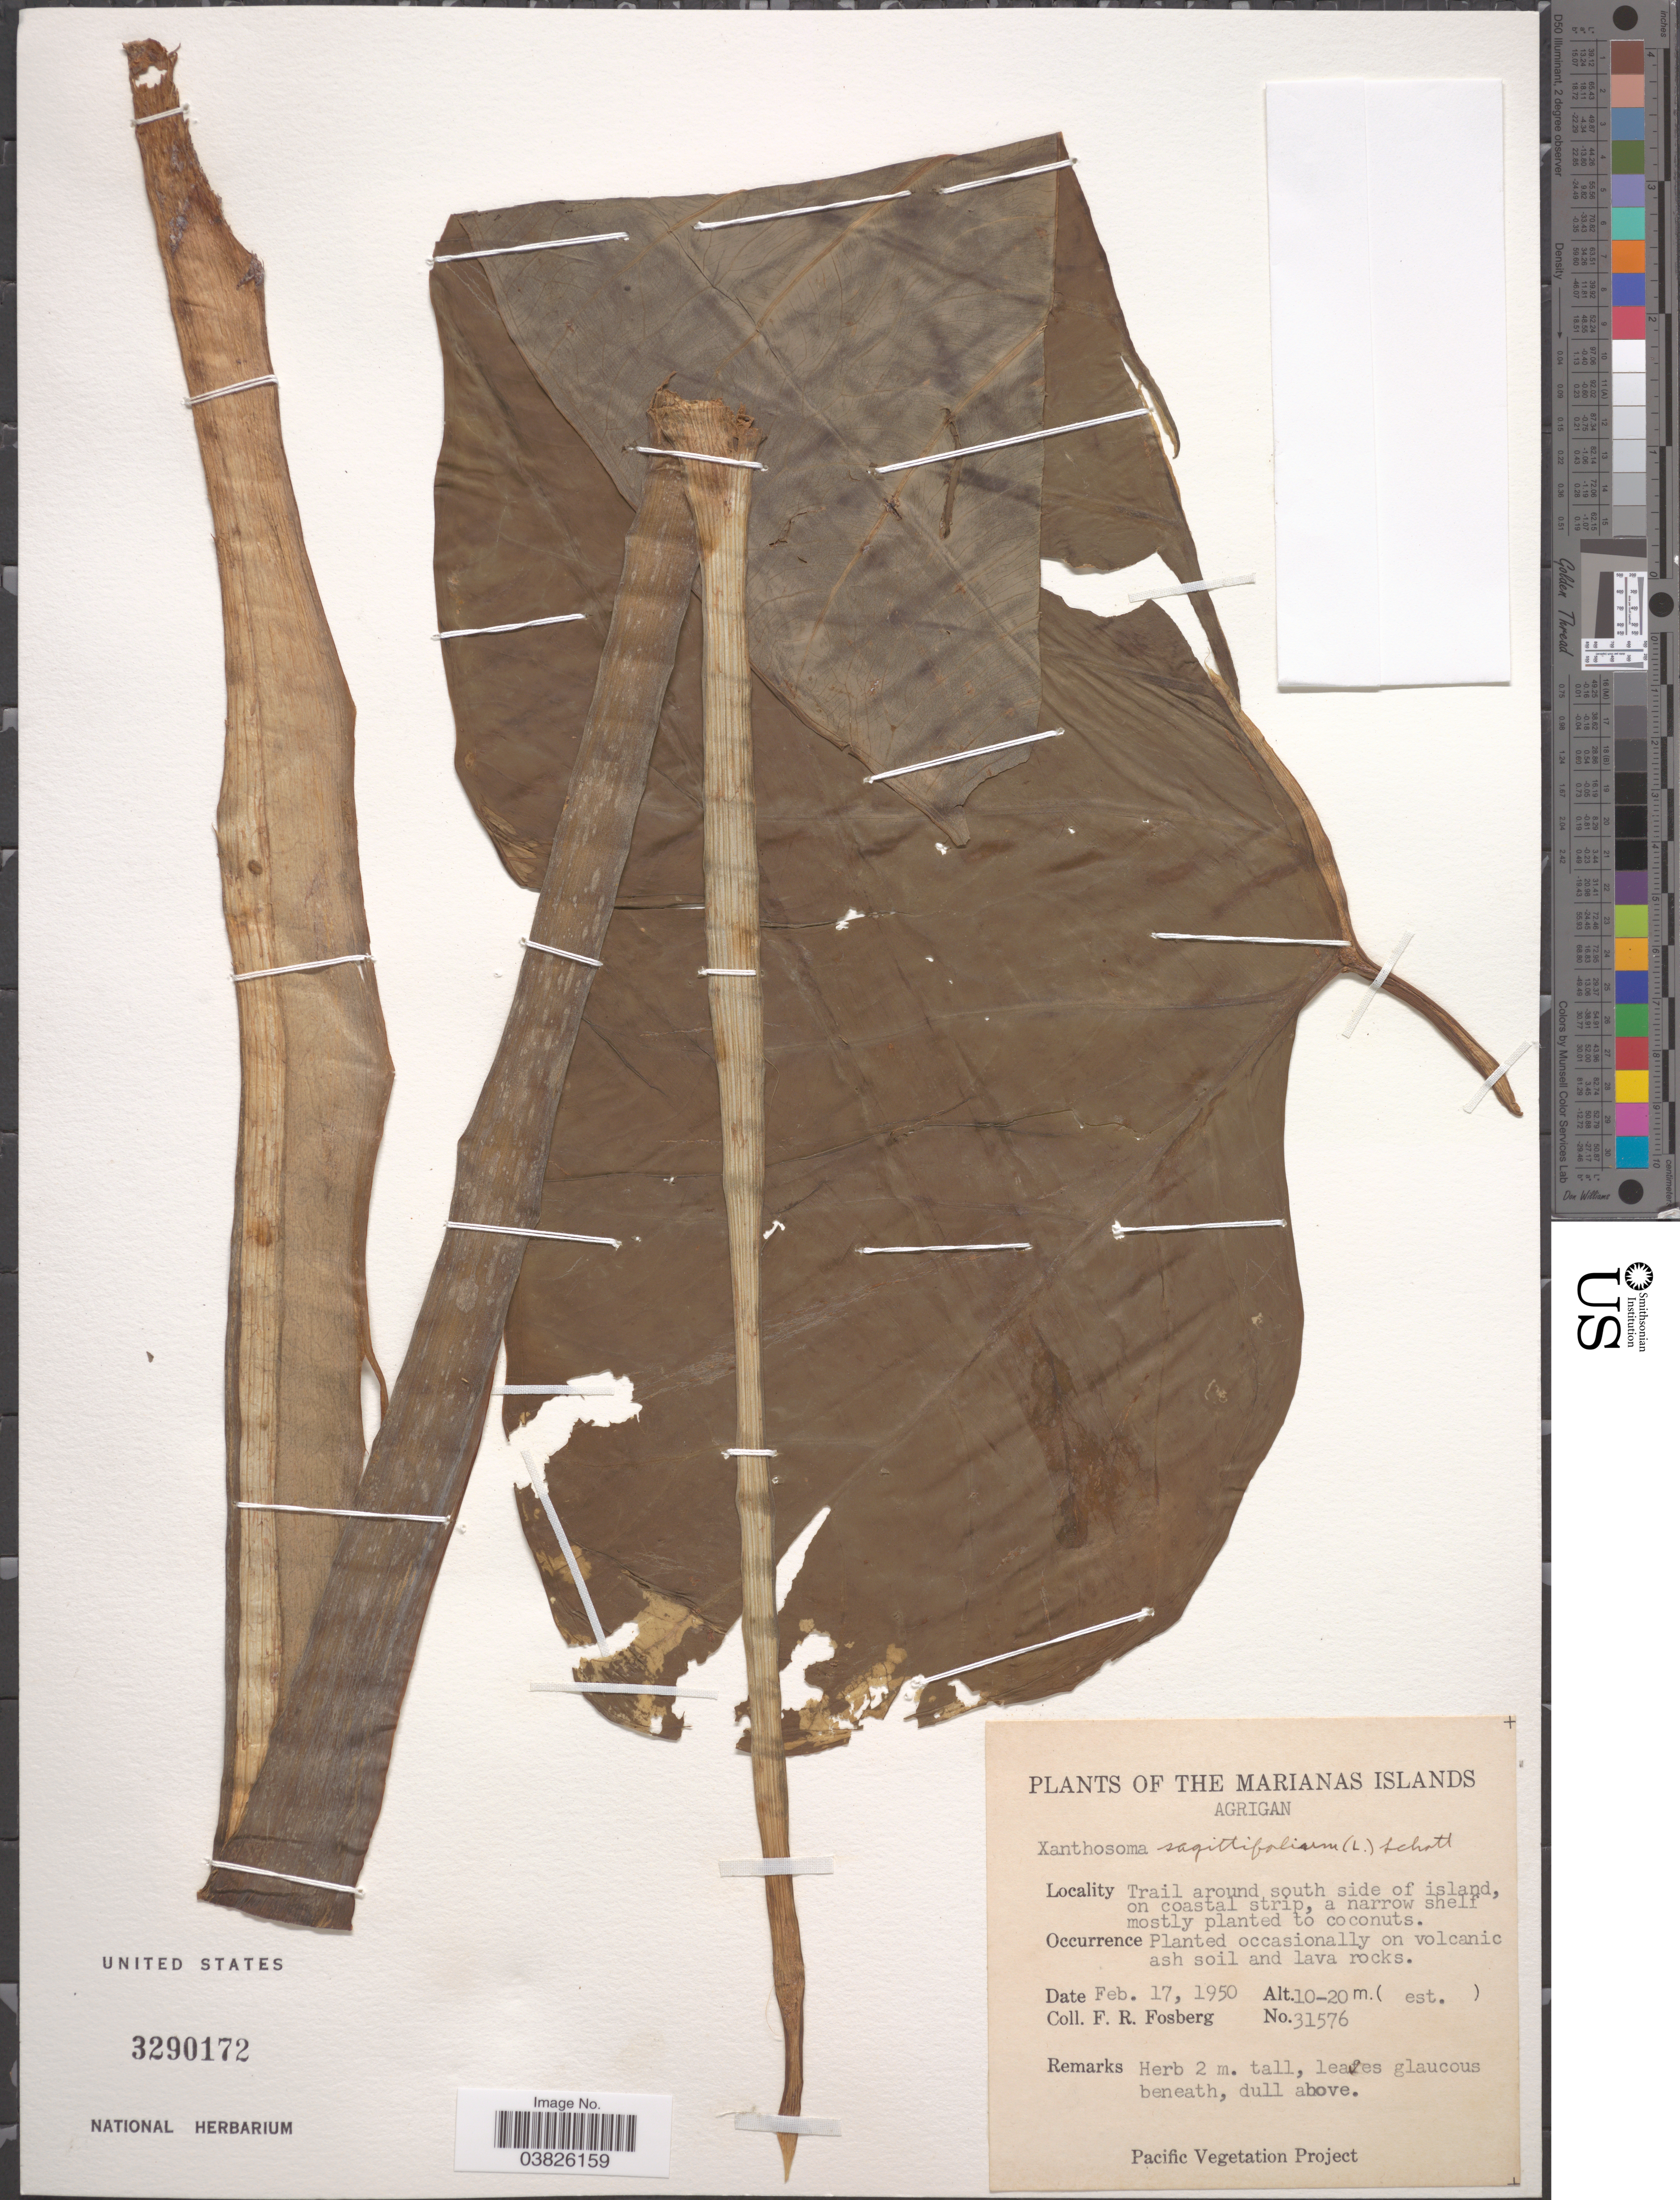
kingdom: Plantae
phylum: Tracheophyta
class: Liliopsida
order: Alismatales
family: Araceae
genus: Xanthosoma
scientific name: Xanthosoma sagittifolium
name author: (L.) Schott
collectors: F. R. Fosberg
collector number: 31576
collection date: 1950-02-17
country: Northern Mariana Islands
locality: The Marianas Islands. Agrigan. Trail aroung south side of island, on coastal strip.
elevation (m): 10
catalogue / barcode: US 3290172